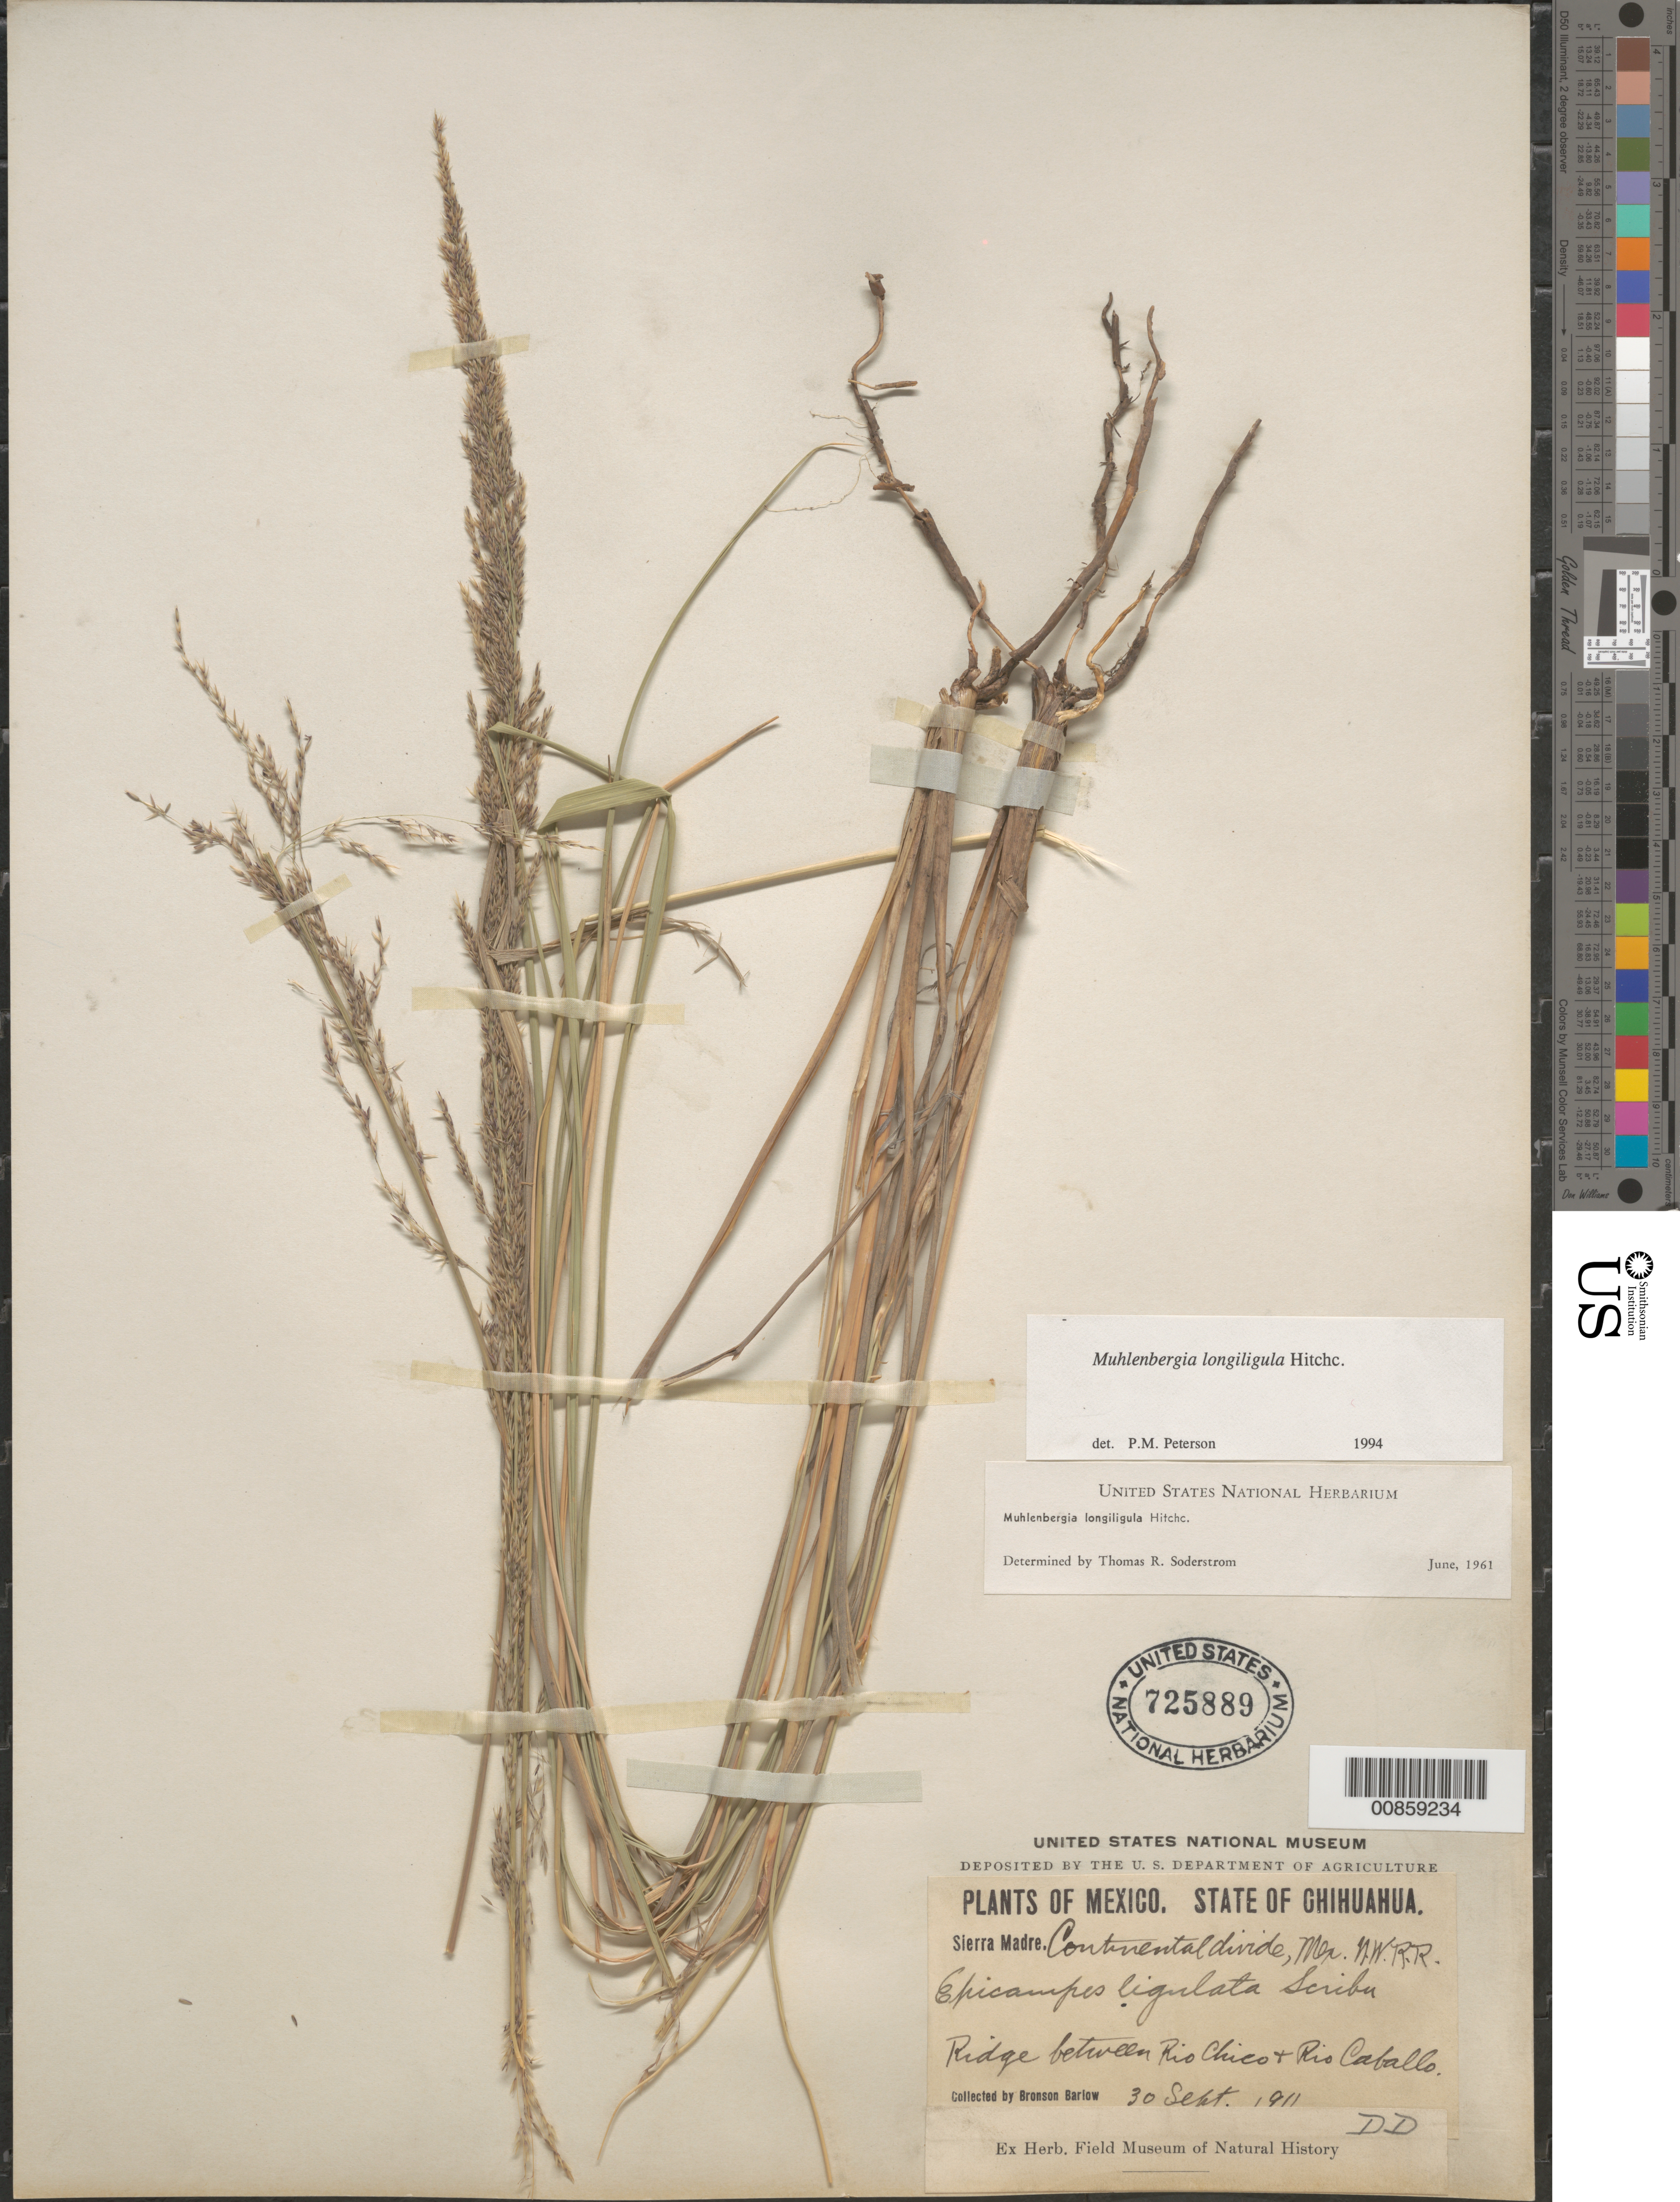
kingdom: Plantae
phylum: Tracheophyta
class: Liliopsida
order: Poales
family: Poaceae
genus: Muhlenbergia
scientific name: Muhlenbergia longiligula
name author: Hitchc.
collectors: Barlow, B.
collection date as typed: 30 Sep 1911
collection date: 1911-09-30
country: Mexico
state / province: Chihuahua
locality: Ridge between Rio Chico and Rio Caballo, Chih.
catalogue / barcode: US 725889